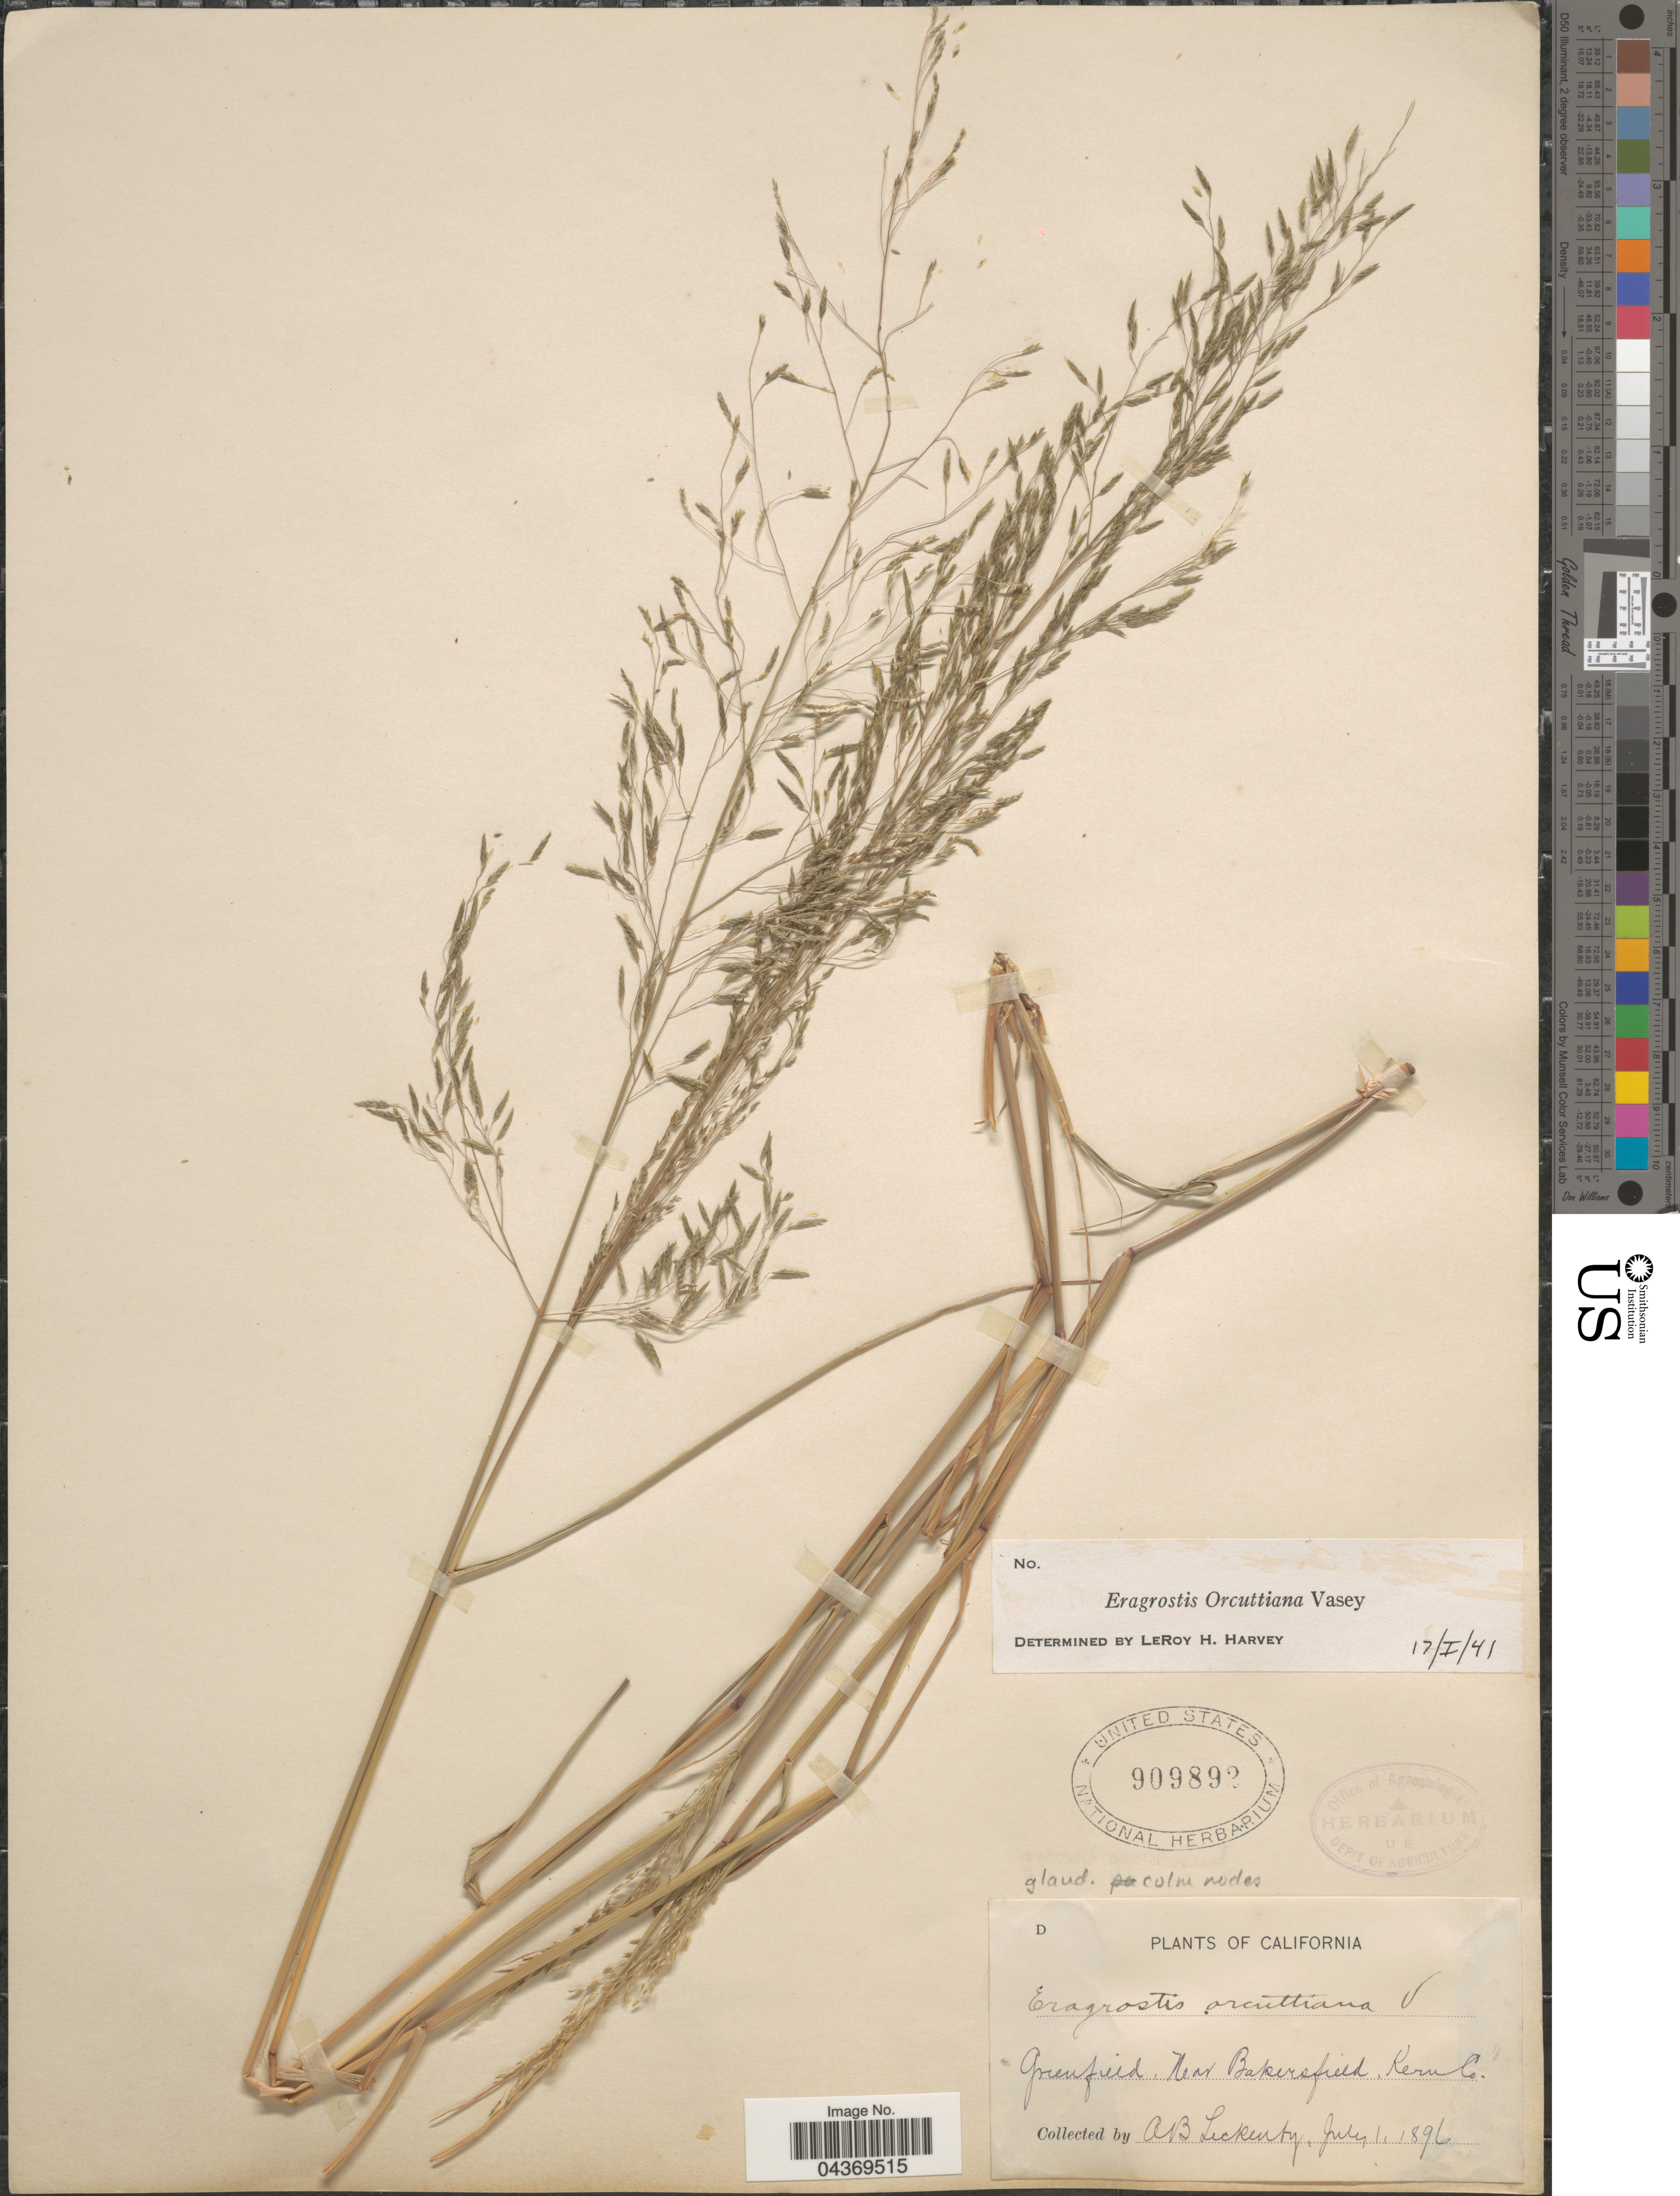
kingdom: Plantae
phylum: Tracheophyta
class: Liliopsida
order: Poales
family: Poaceae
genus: Eragrostis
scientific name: Eragrostis mexicana subsp. virescens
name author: (J. Presl) S.D. Koch & Sánchez Vega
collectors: A. Leckenby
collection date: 1896-07-01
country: United States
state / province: California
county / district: Kern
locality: Greenfield, Near Bakersfield, Kern Co.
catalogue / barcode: US 909892